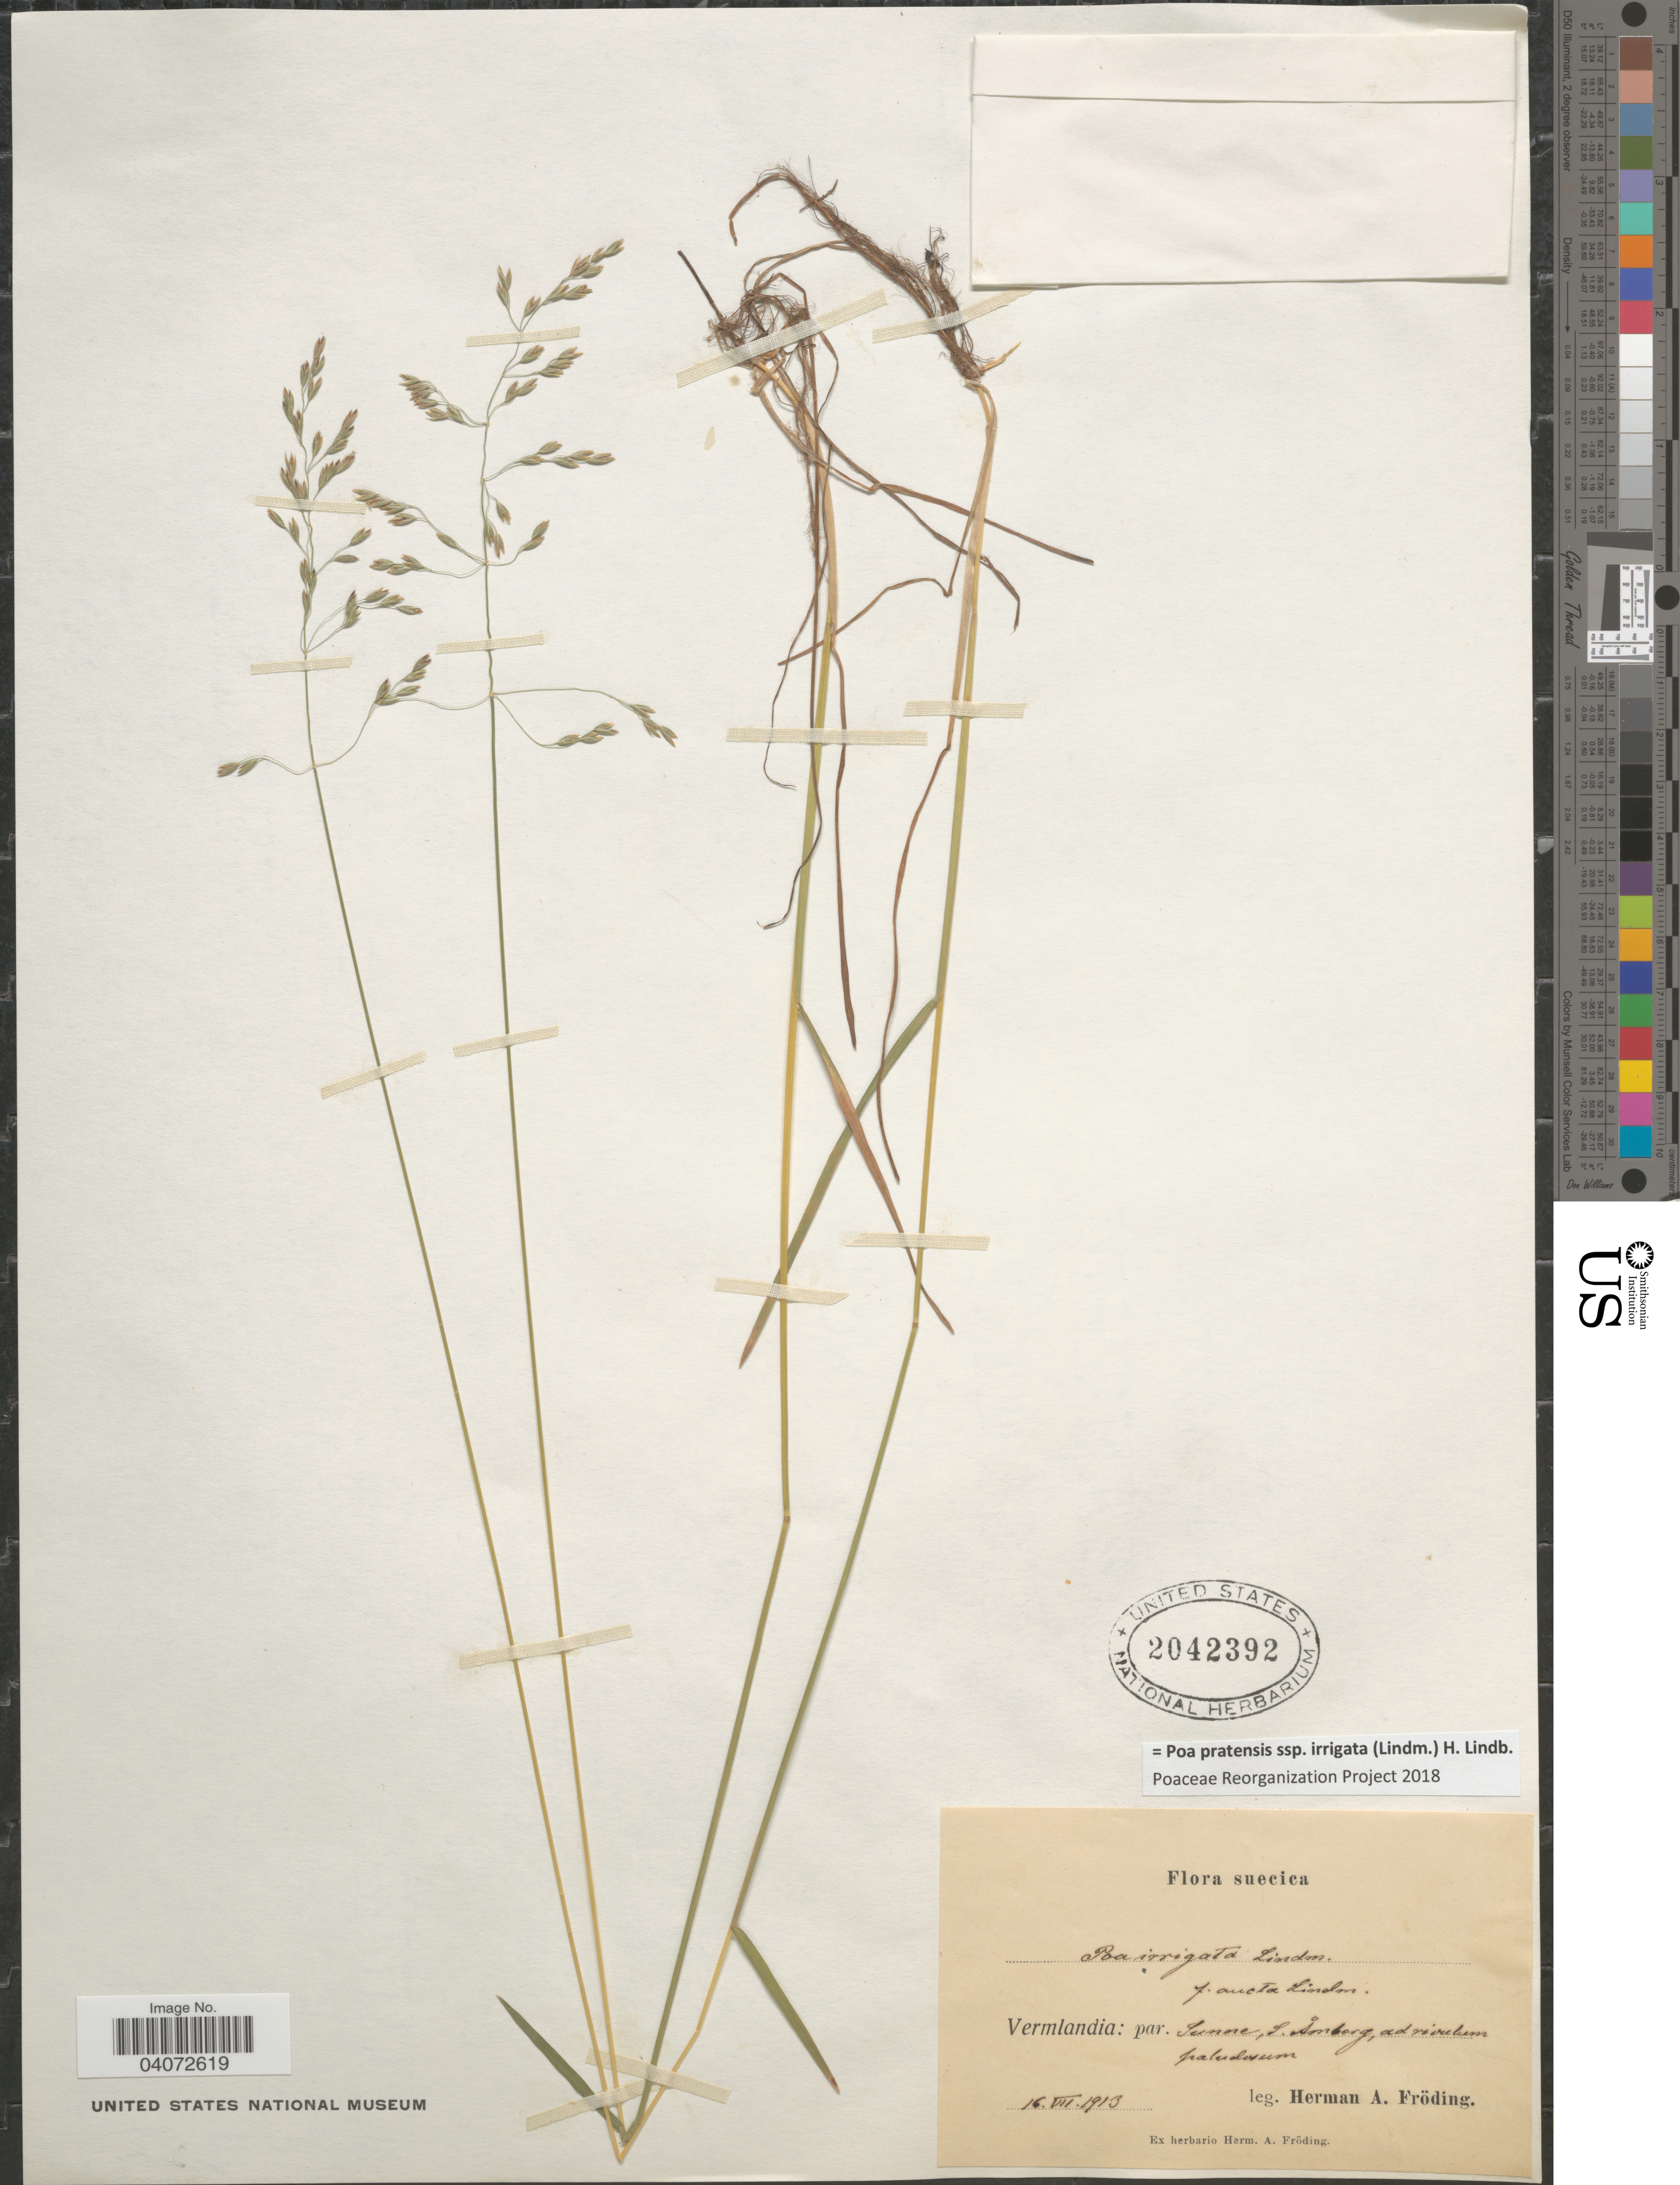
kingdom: Plantae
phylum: Tracheophyta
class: Liliopsida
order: Poales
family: Poaceae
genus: Poa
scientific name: Poa pratensis subsp. irrigata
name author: (Lindm.) H. Lindb.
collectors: H. Froding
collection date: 1913-07-16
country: Sweden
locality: Suecica. Vermlandia: par. Sunne, Åmberg, ad rivulum paludosum.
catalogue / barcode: US 2042392